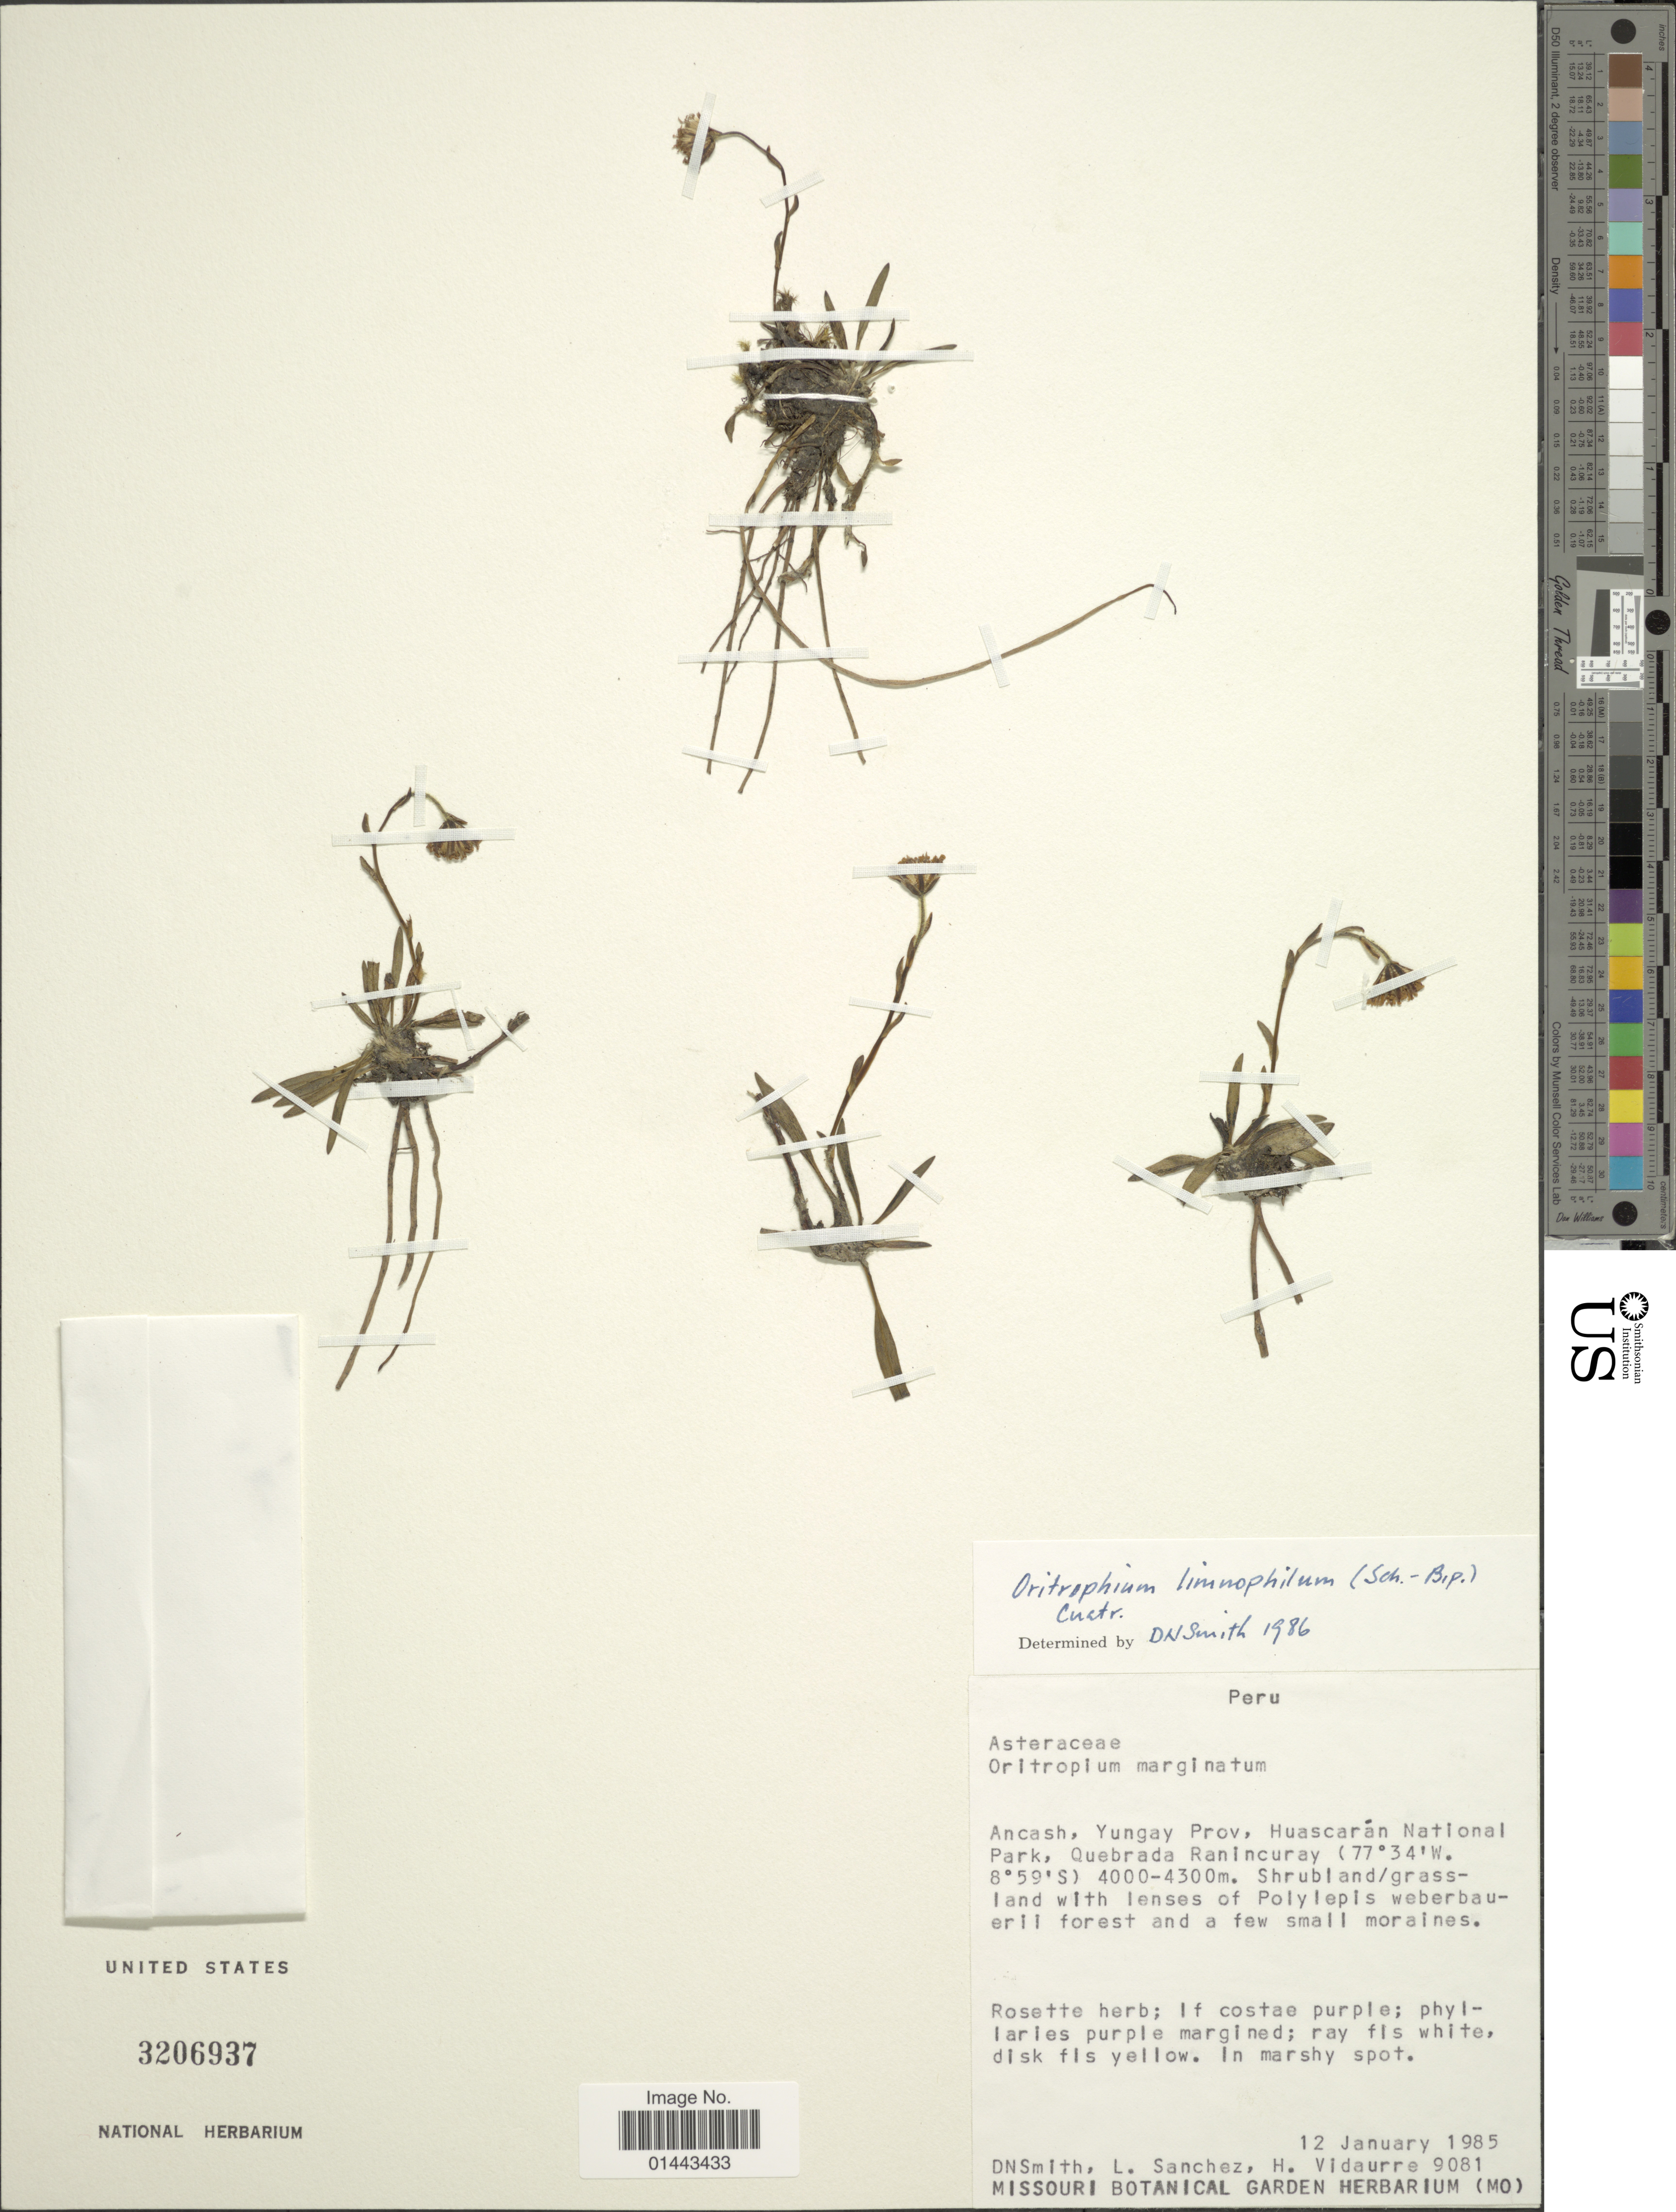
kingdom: Plantae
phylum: Tracheophyta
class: Magnoliopsida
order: Asterales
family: Asteraceae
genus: Oritrophium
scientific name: Oritrophium limnophilum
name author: (Sch. Bip.) Cuatrec.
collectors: D. Smith, L. Sanchez & A. Vidaurre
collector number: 9081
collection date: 1985-01-12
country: Peru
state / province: Ancash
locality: Yungay Prov, Huascaran National Park, Quebrada Ranincuray.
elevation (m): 4000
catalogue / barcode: US 3206937